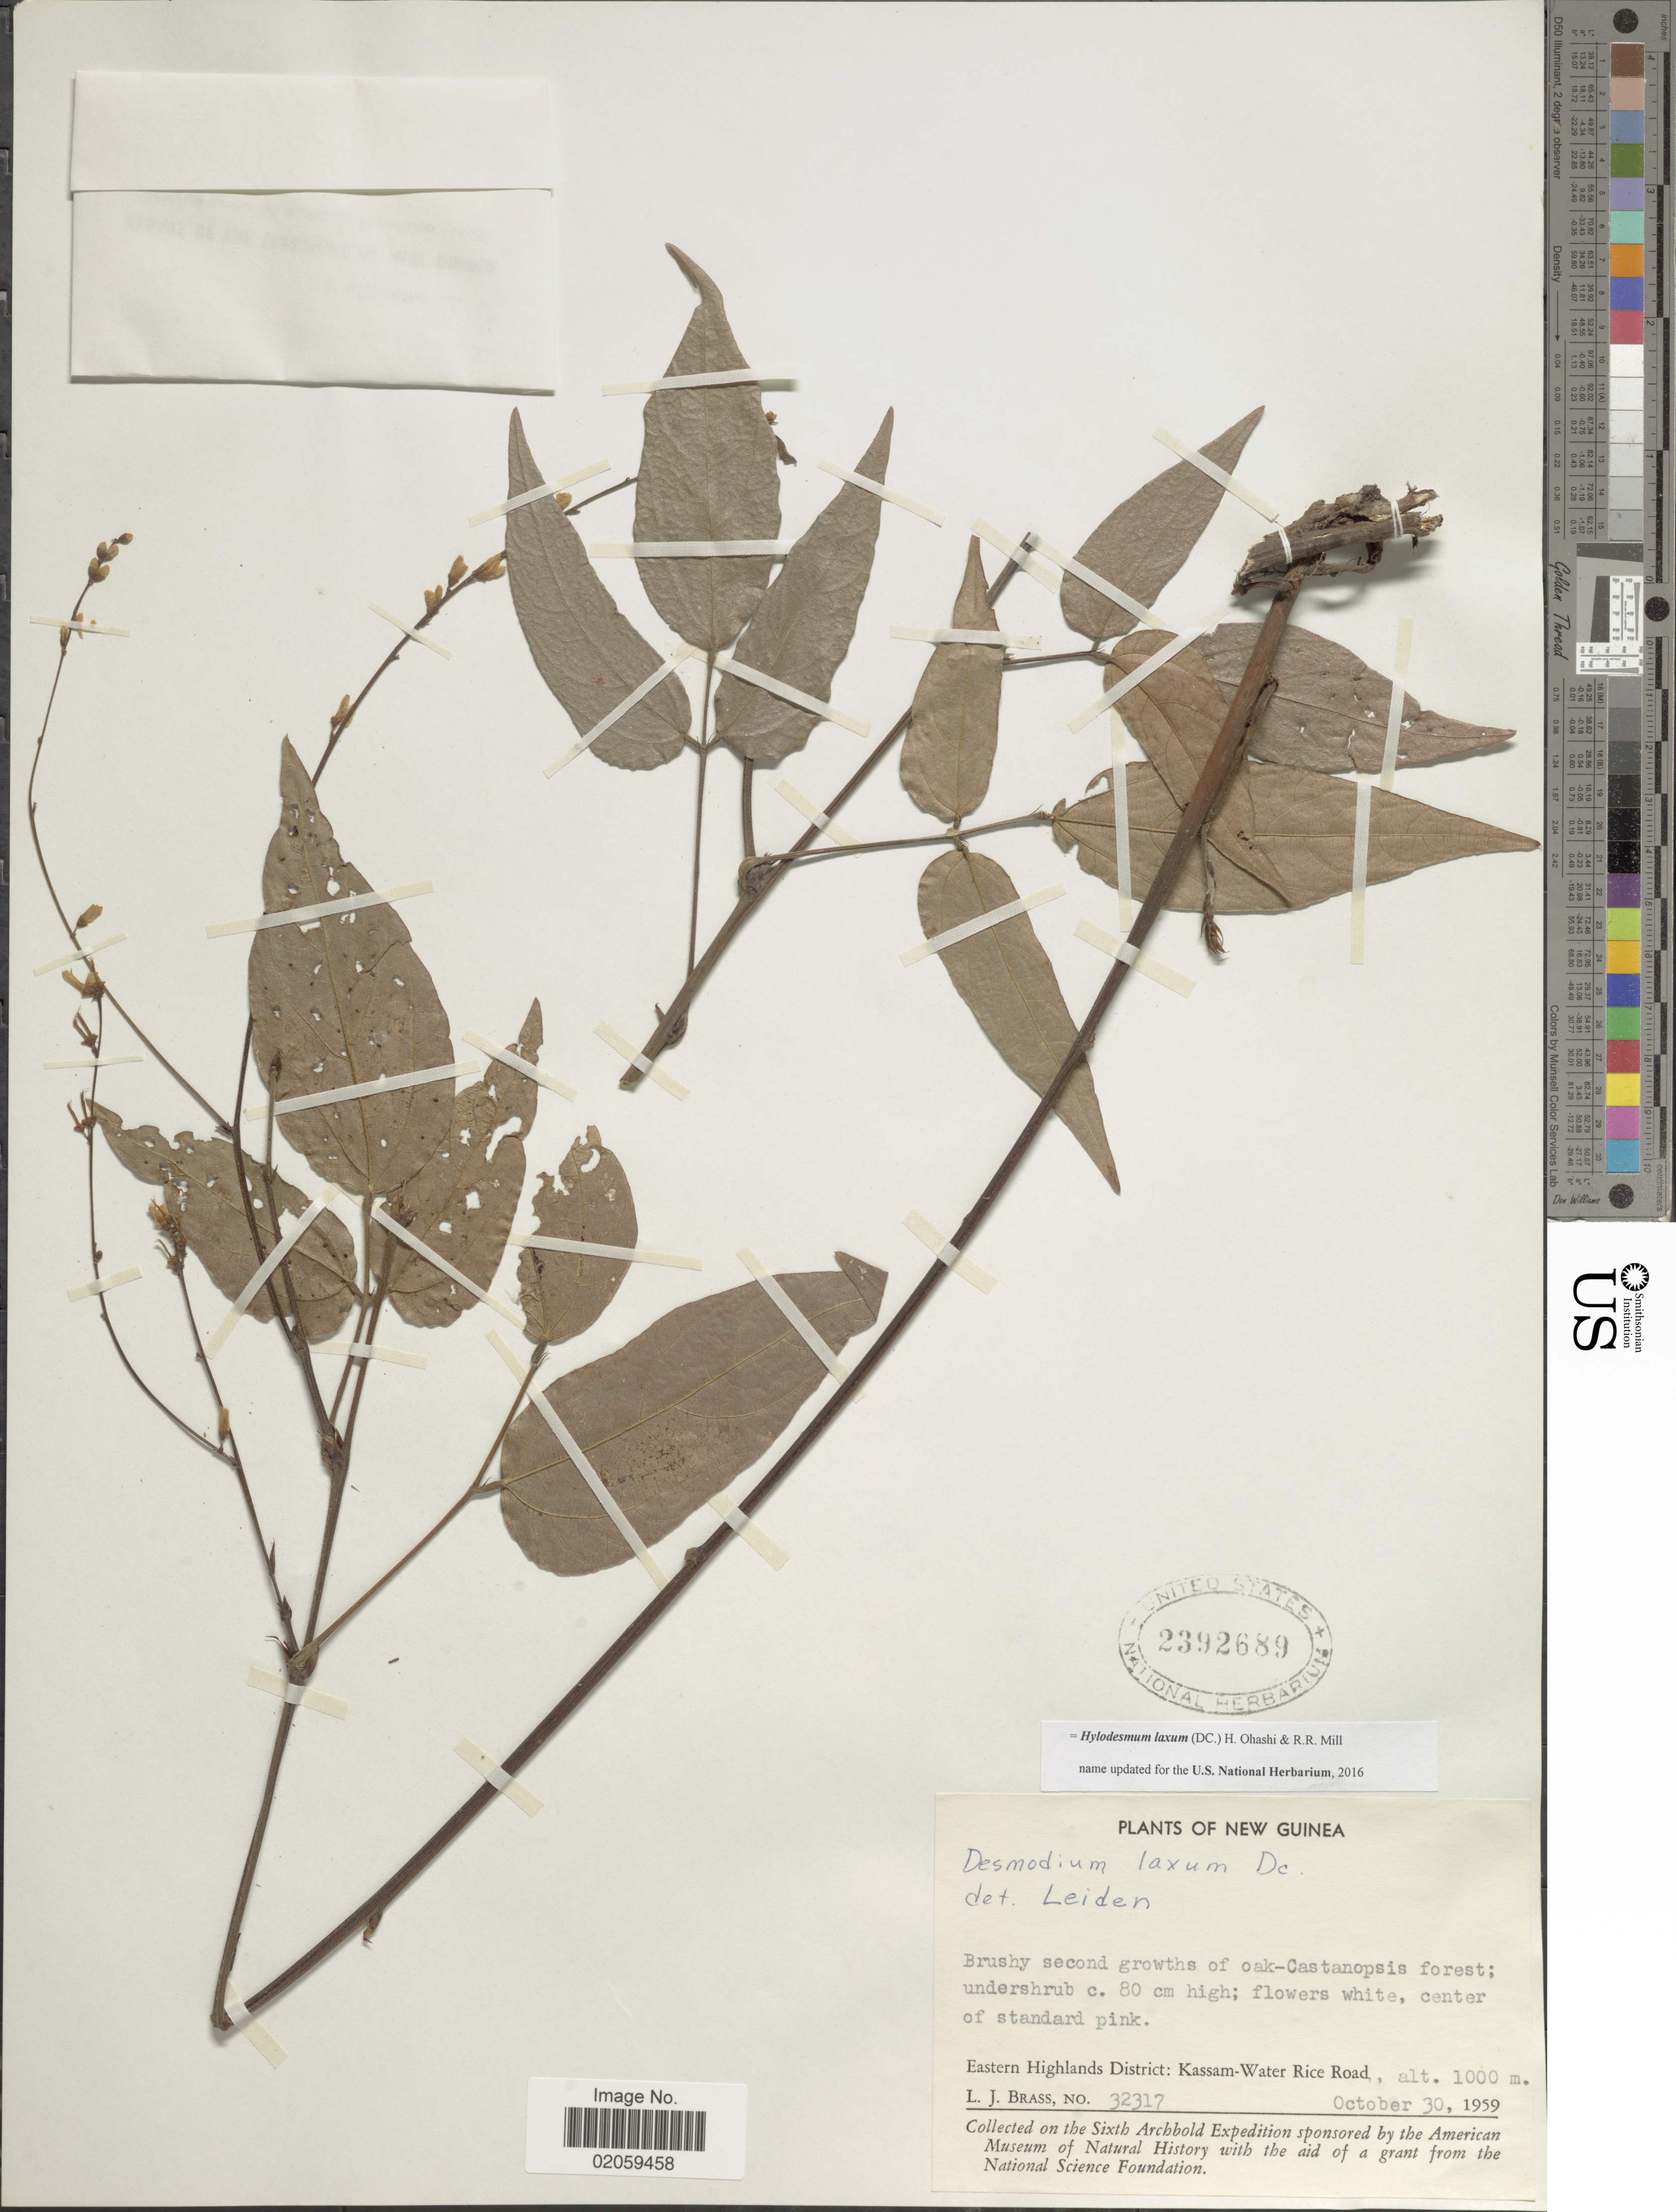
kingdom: Plantae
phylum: Tracheophyta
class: Magnoliopsida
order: Fabales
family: Fabaceae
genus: Hylodesmum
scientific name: Hylodesmum laxum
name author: (DC.) H. Ohashi & R.R. Mill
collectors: L. J. Brass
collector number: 32317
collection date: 1959-10-30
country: Papua New Guinea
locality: New Guinea, Eastern Highlands District, Kassam-Water Rice Road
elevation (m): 1000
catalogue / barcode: US 2392689